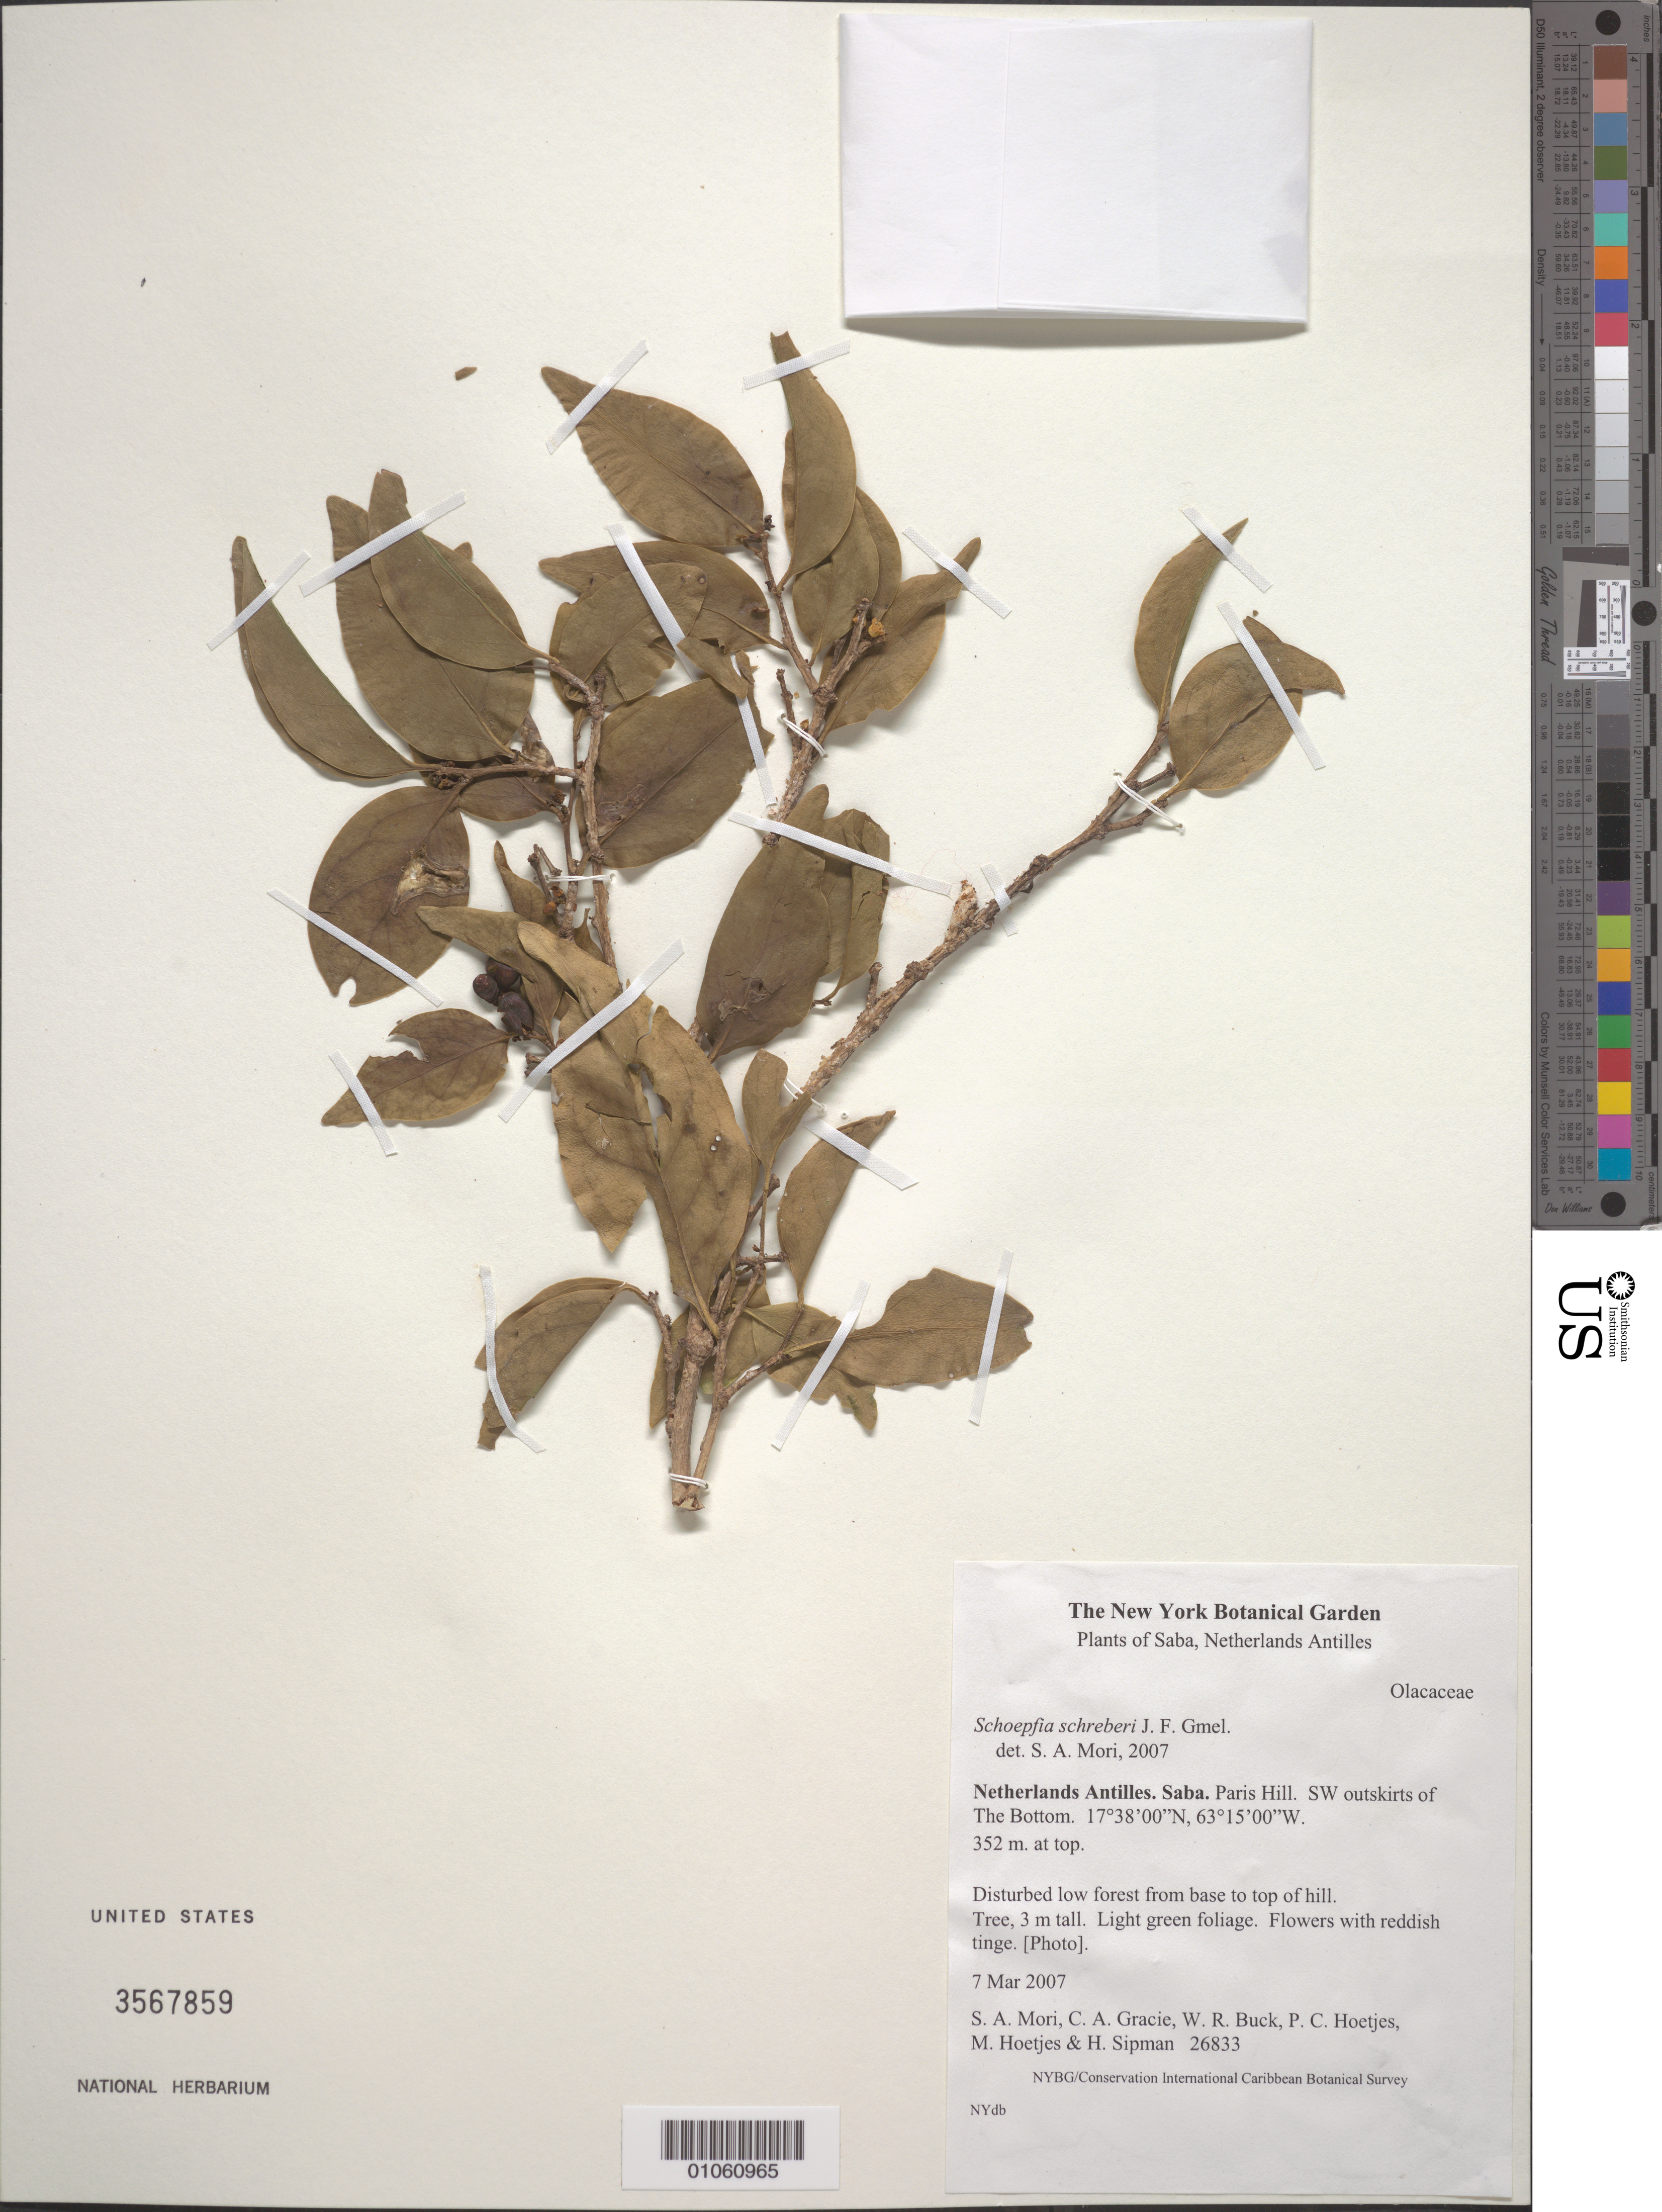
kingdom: Plantae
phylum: Tracheophyta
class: Magnoliopsida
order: Santalales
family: Schoepfiaceae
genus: Schoepfia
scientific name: Schoepfia schreberi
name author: J.F. Gmel.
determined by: Mori, Scott A.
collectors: S. Mori, C. A. Gracie, W. R. Buck, P. Hoetjes, M. Hoetjes & H. Sipman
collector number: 26833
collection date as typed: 07 Mar 2007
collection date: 2007-03-07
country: Netherlands Antilles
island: Saba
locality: Paris Hill, SW outskirts of The Bottom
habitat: Disturbed low forest from base to top of hill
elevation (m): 352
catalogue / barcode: US 3567859